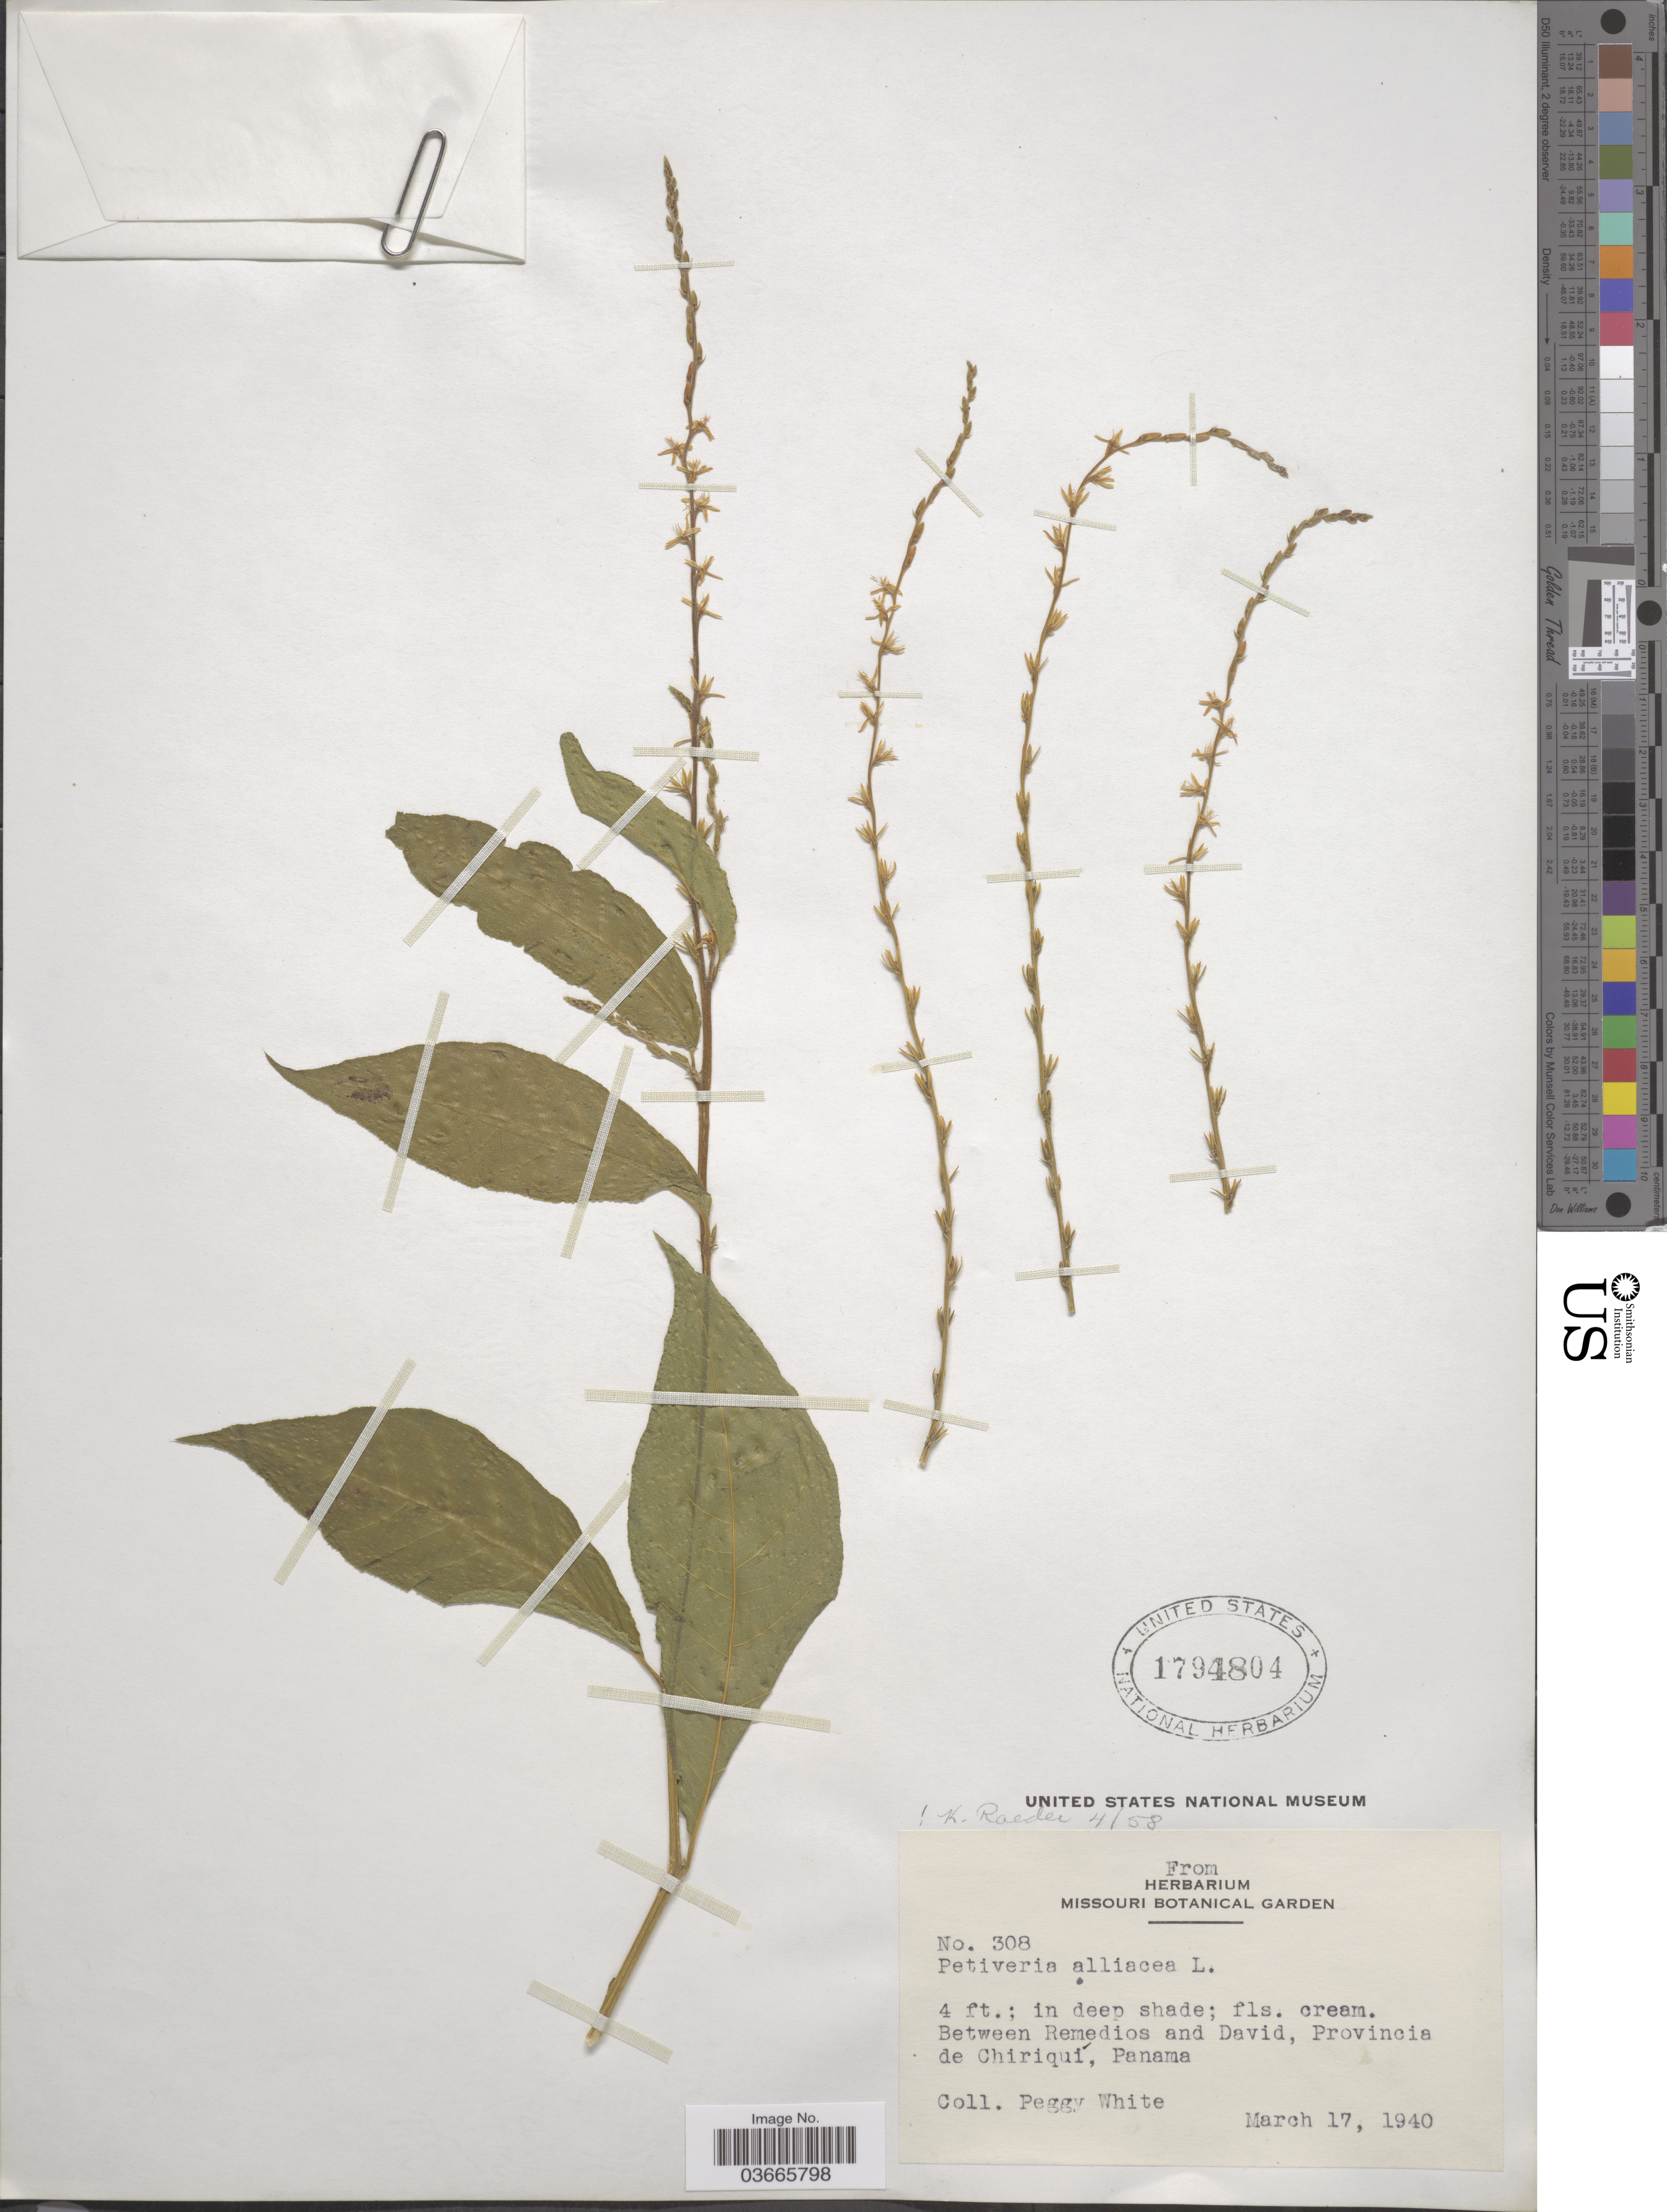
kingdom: Plantae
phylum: Tracheophyta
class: Magnoliopsida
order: Caryophyllales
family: Phytolaccaceae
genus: Petiveria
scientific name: Petiveria alliacea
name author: L.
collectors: P. White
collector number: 308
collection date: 1940-03-17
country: Panama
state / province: Chiriqui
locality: Between Remedios and David.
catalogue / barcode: US 1794804